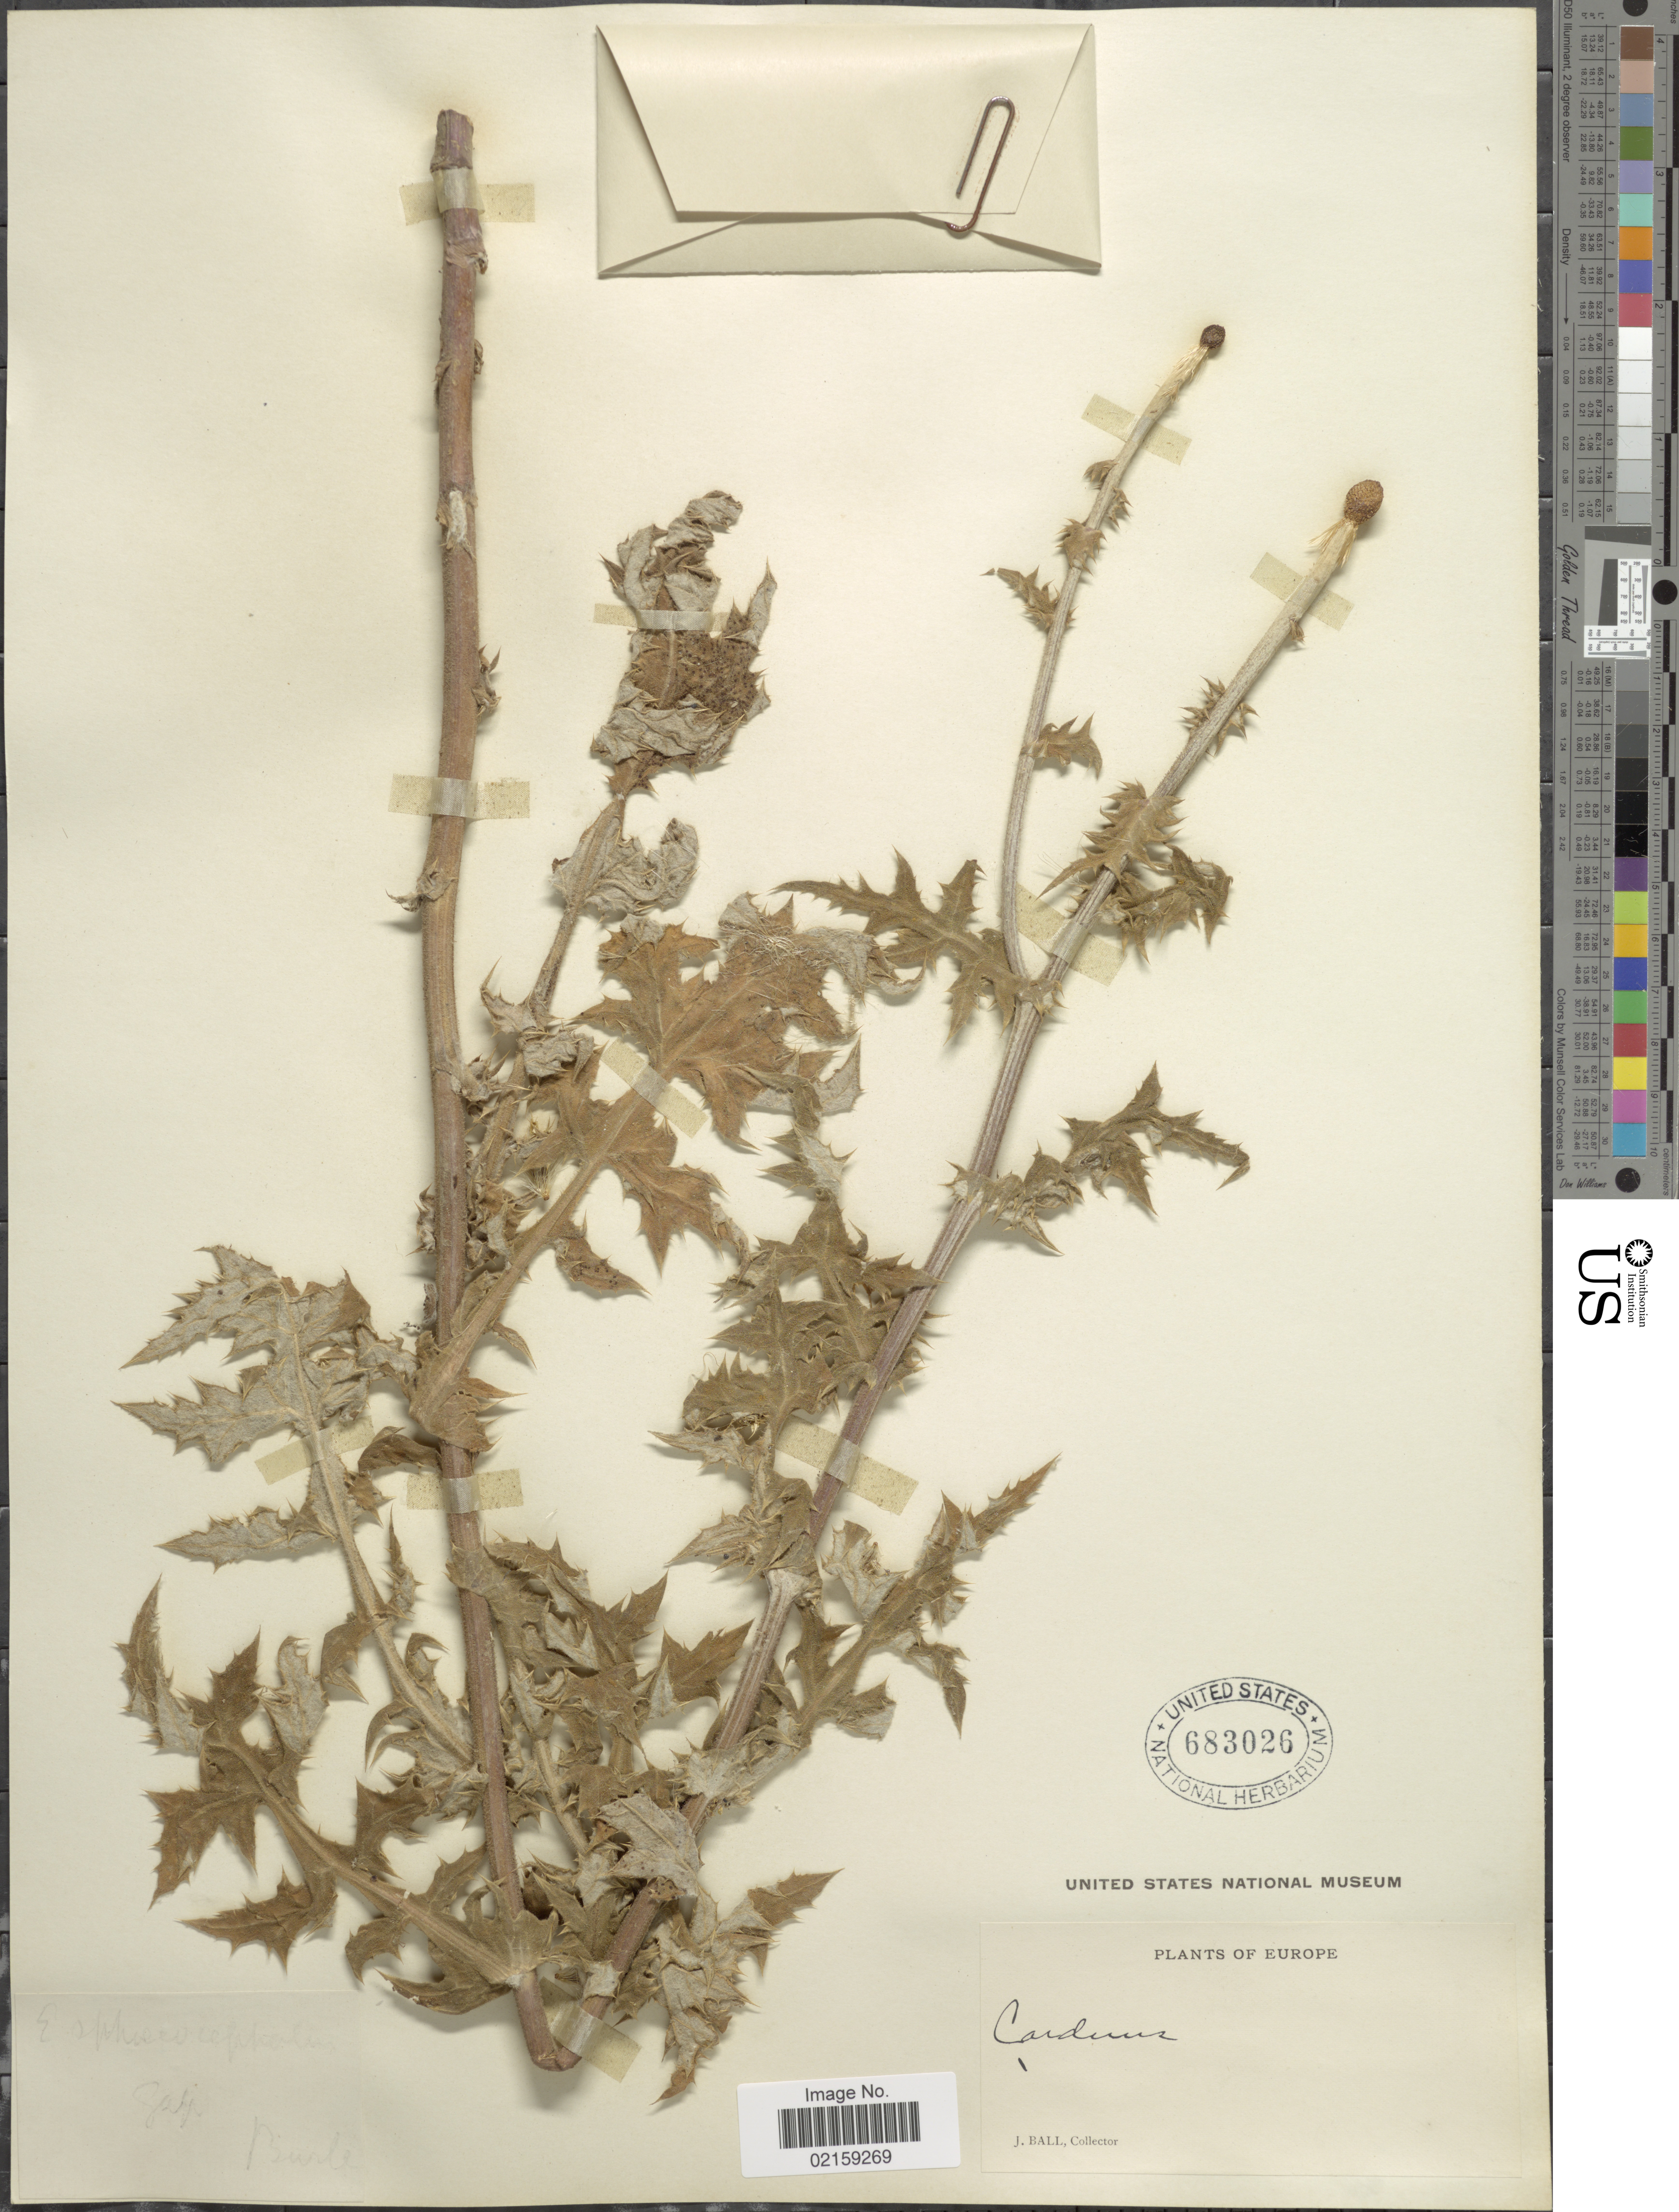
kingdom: Plantae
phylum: Tracheophyta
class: Magnoliopsida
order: Asterales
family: Asteraceae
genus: Cirsium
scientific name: Cirsium sp.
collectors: J. Ball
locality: Europe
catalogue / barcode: US 683026